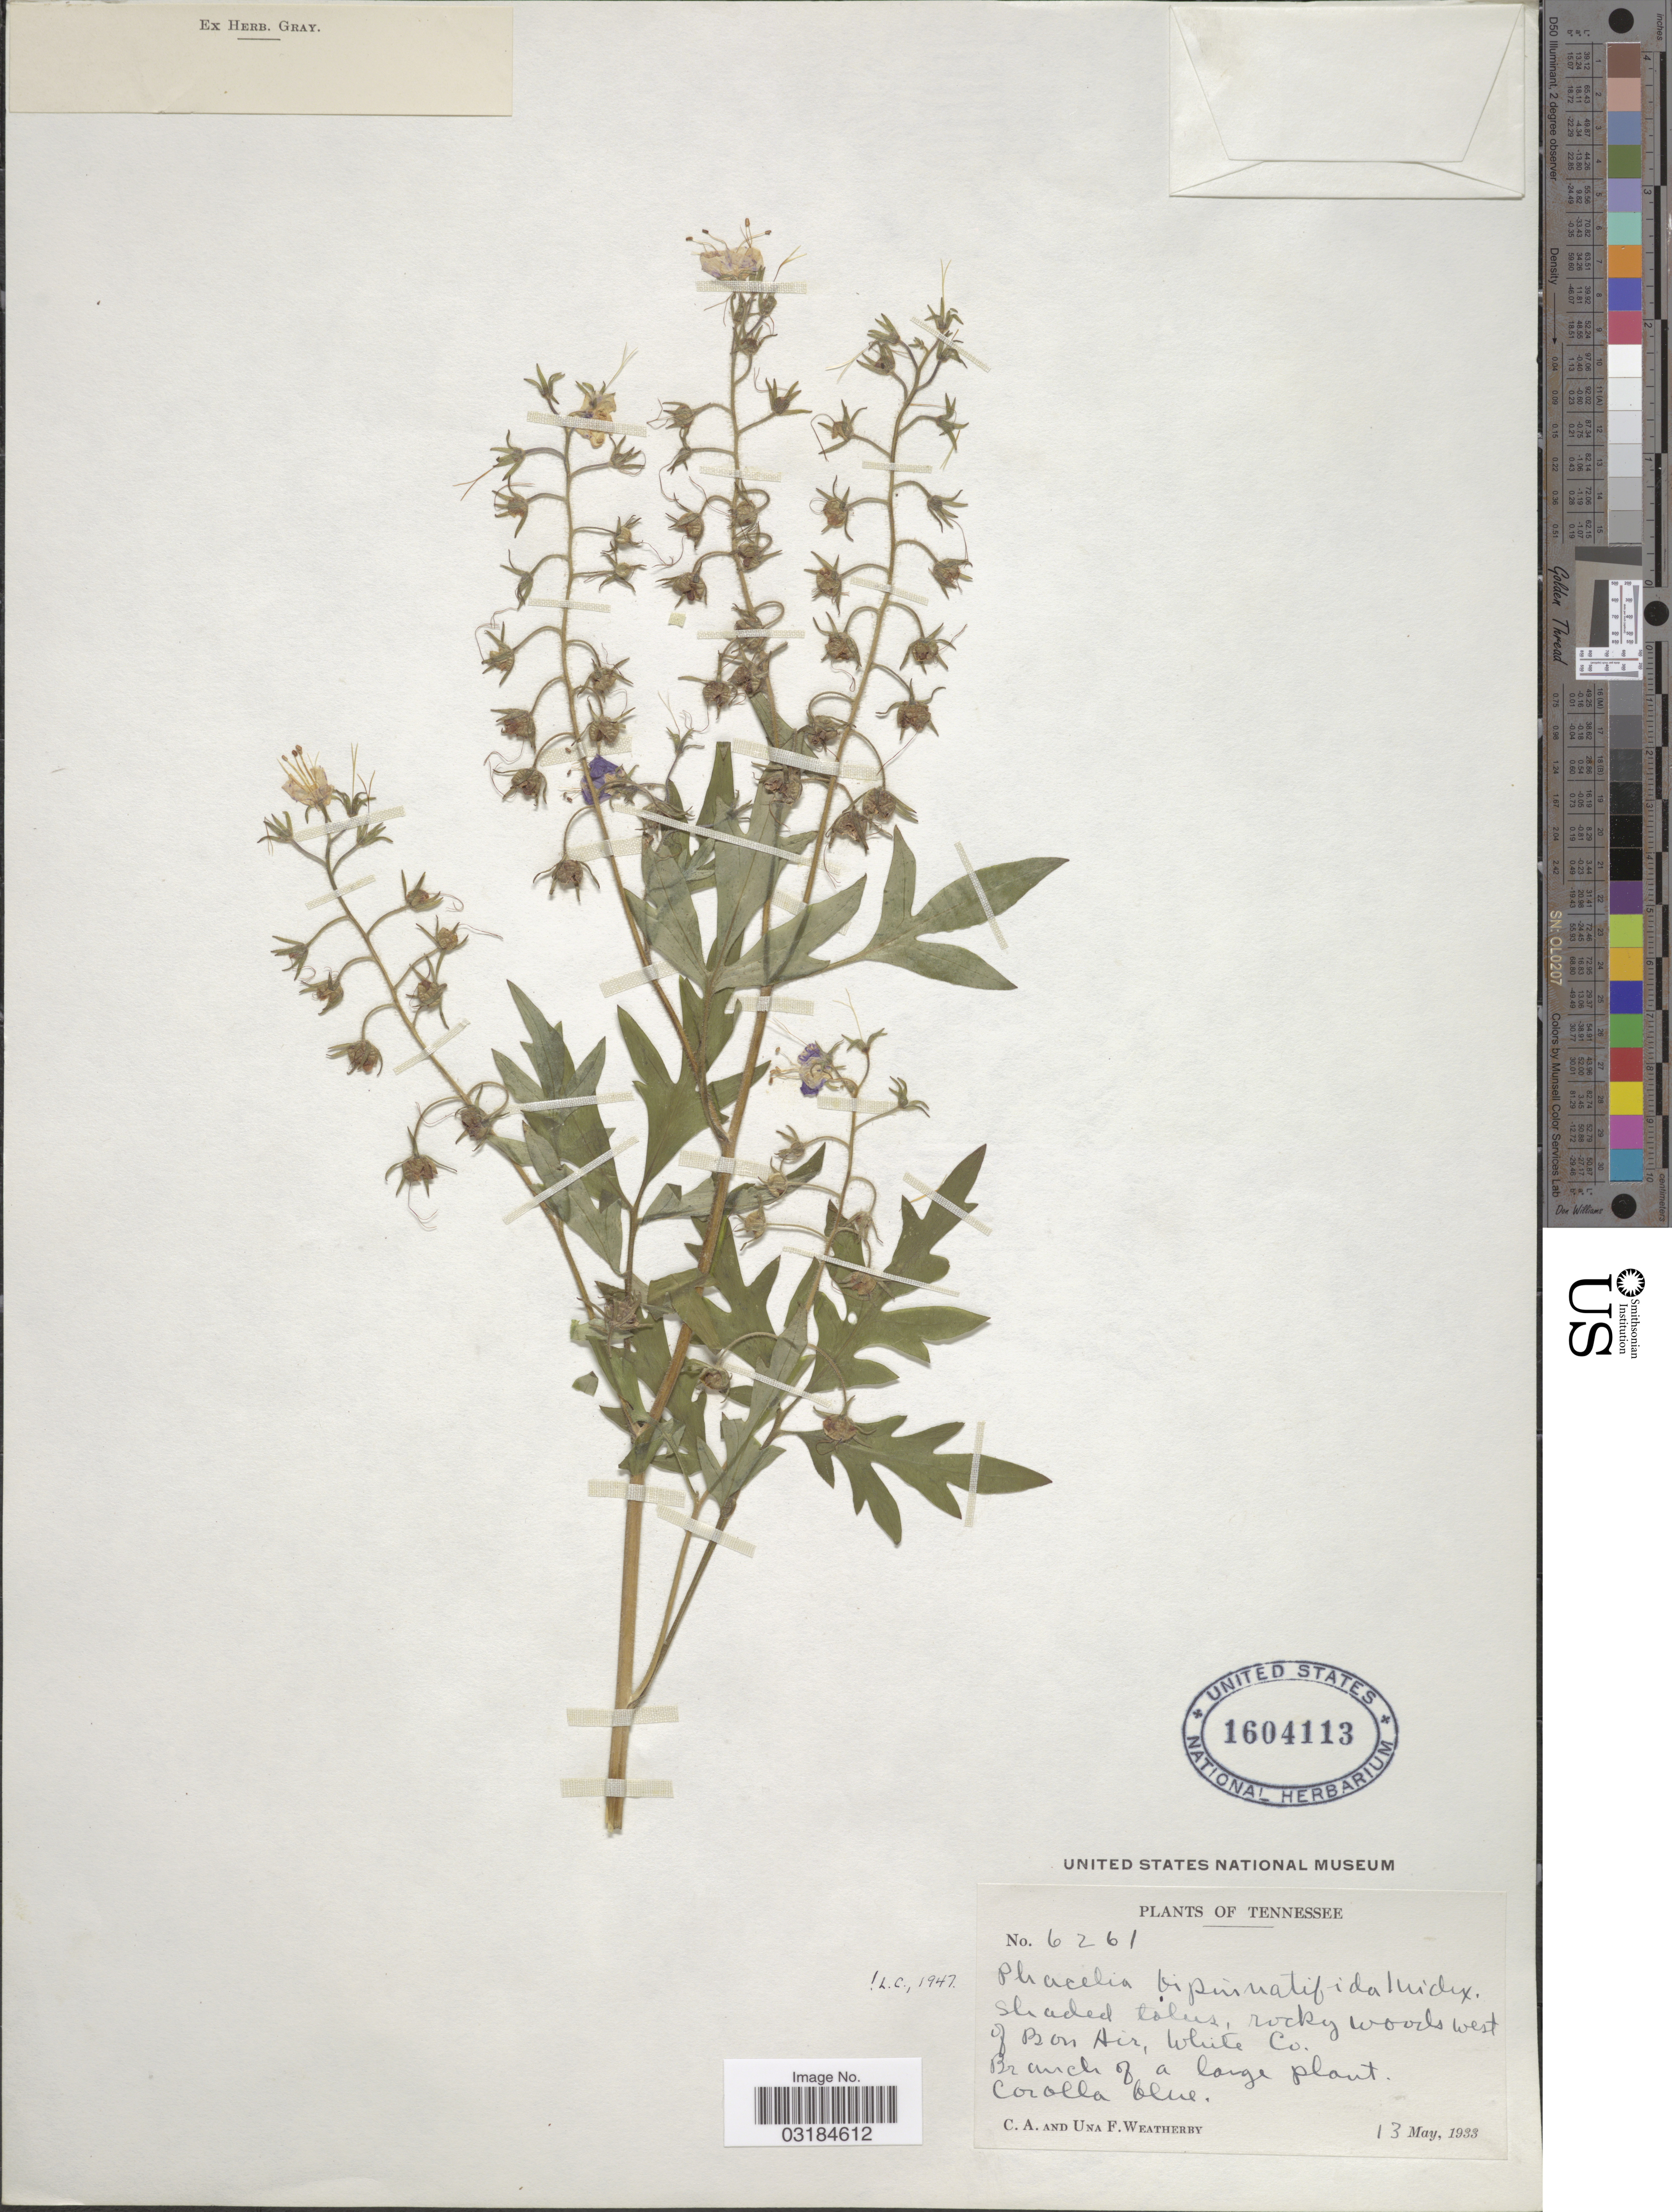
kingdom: Plantae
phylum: Tracheophyta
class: Magnoliopsida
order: Boraginales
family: Hydrophyllaceae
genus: Phacelia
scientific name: Phacelia bipinnatifida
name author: (Atwood) Michx.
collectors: C. A. Weatherby & U. Weatherby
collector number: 6261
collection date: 1933-05-13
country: United States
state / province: Tennessee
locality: Rocky woods west of Bon Air, White Co.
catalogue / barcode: US 1604113